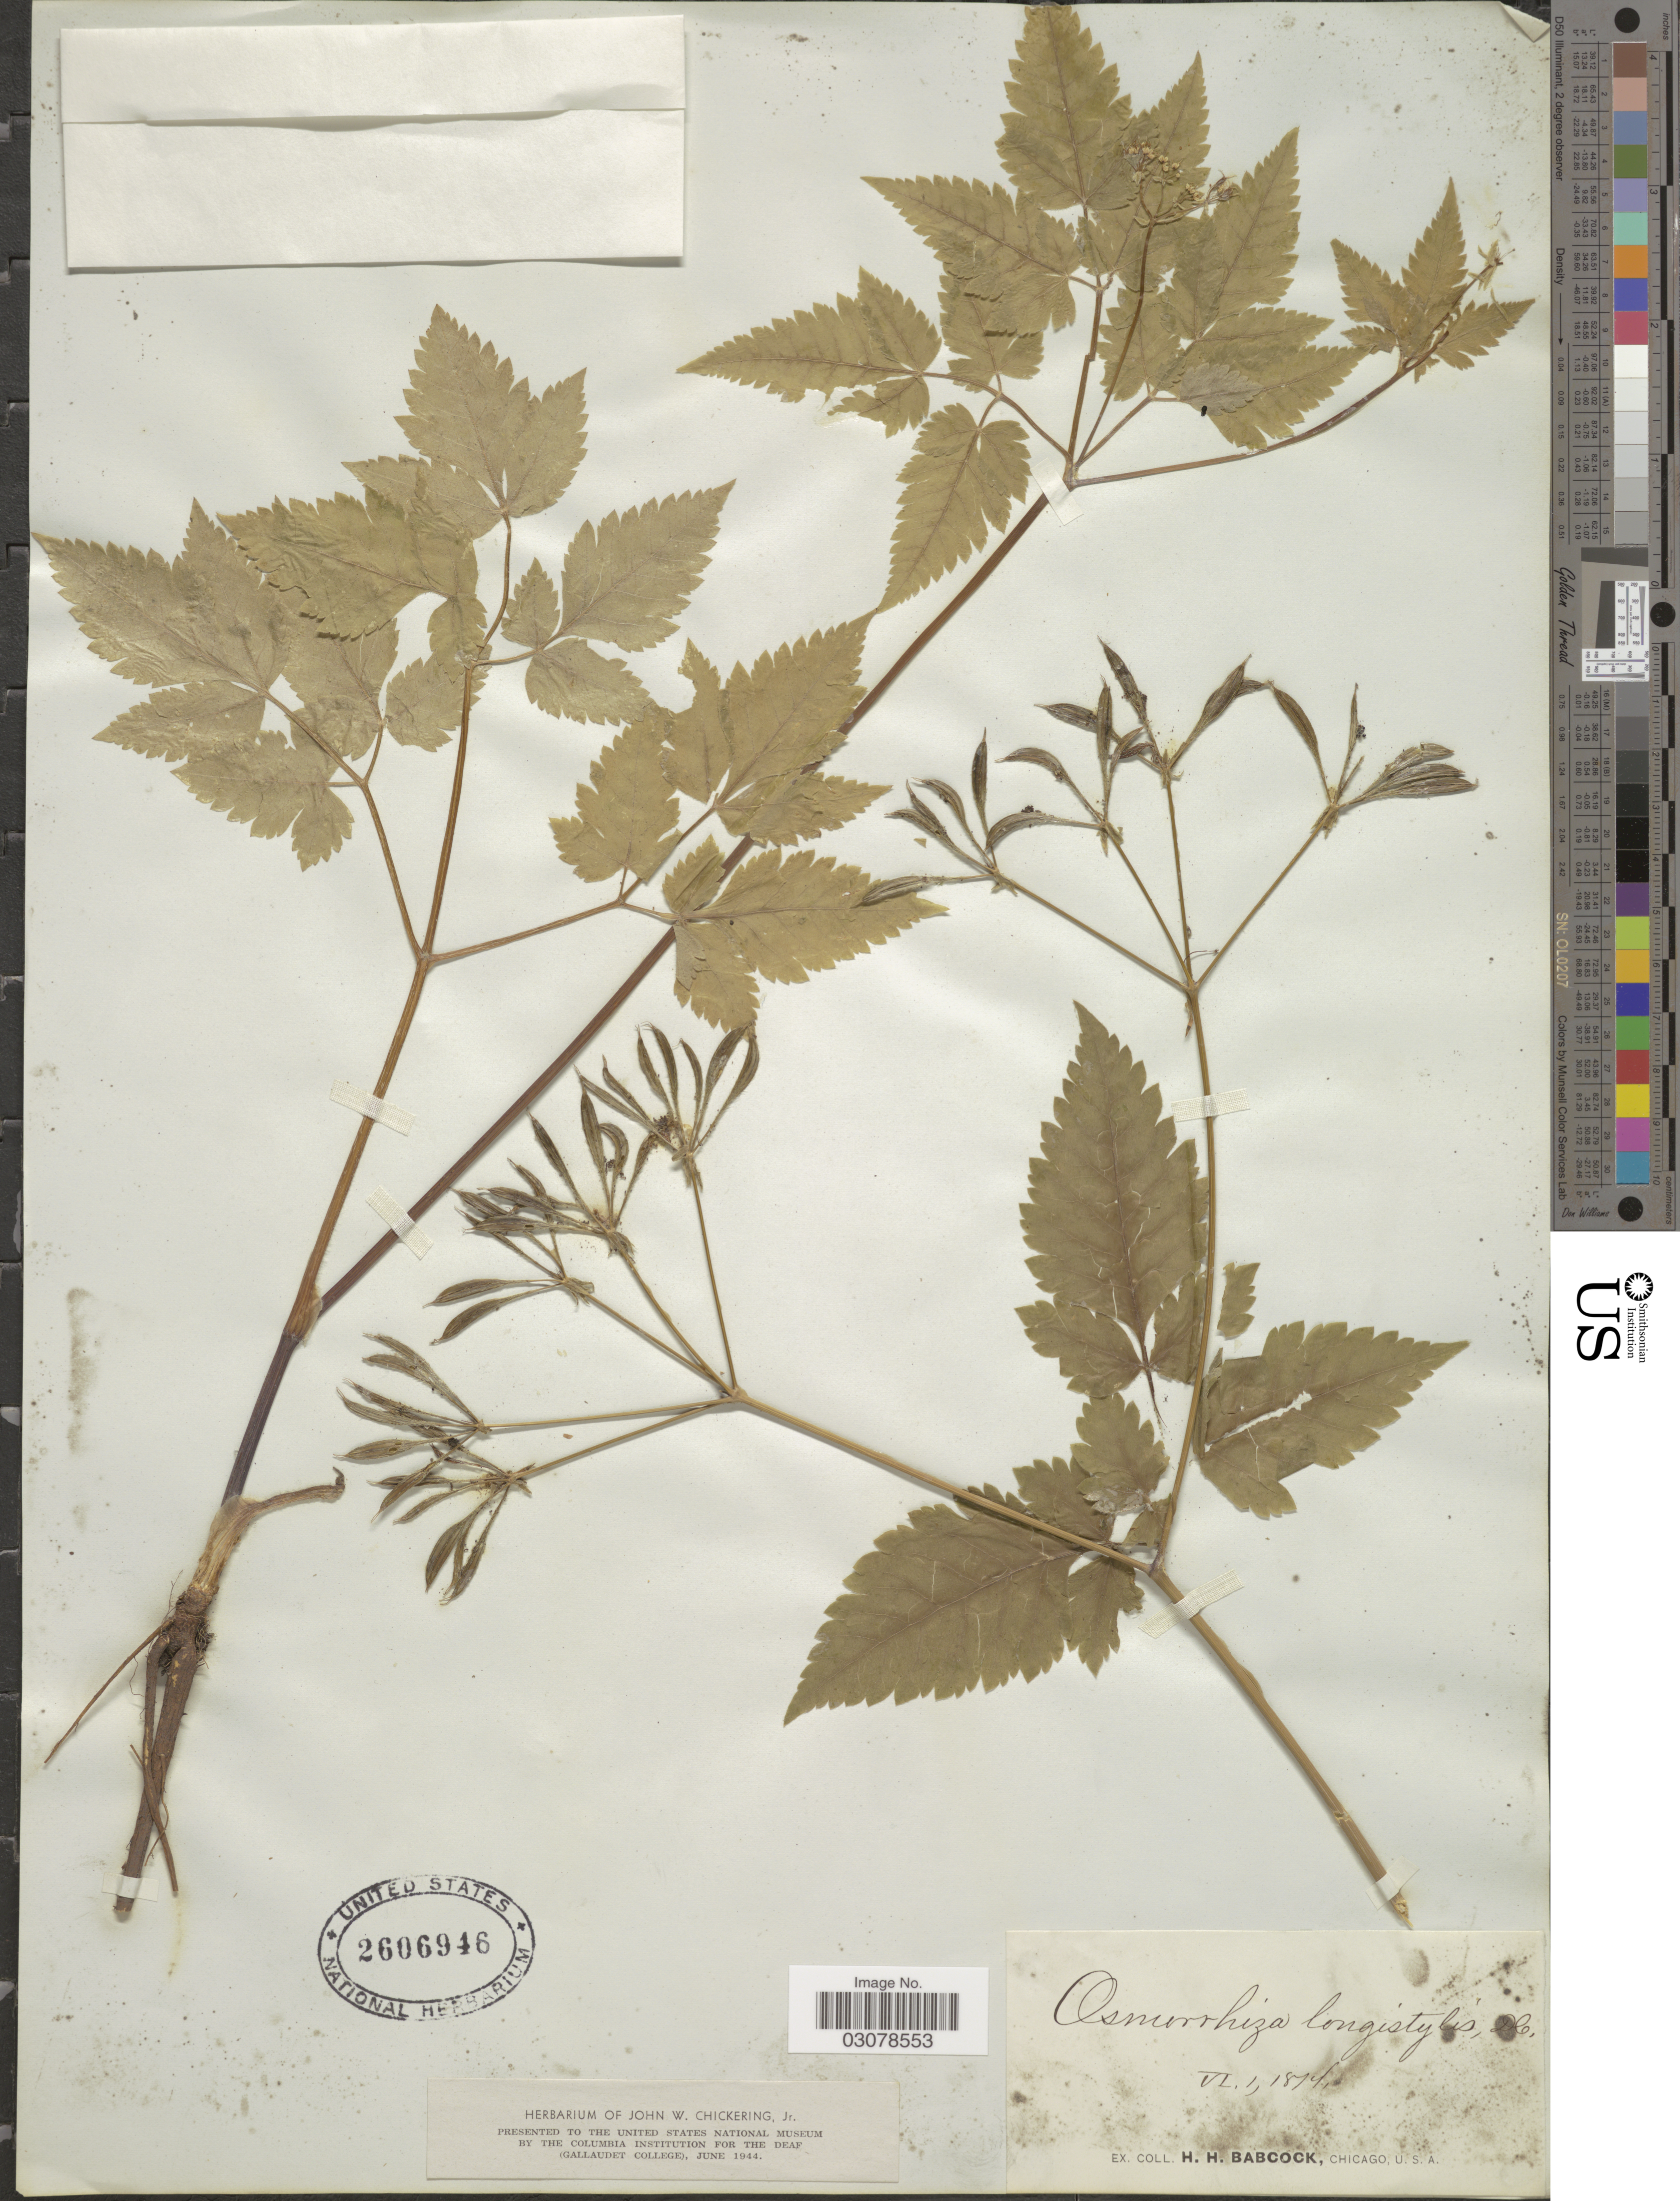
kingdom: Plantae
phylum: Tracheophyta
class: Magnoliopsida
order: Apiales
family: Apiaceae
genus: Osmorhiza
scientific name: Osmorhiza longistylis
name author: (Torr.) DC.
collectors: H. Babcock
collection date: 1874-06-01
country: United States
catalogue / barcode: US 2606946